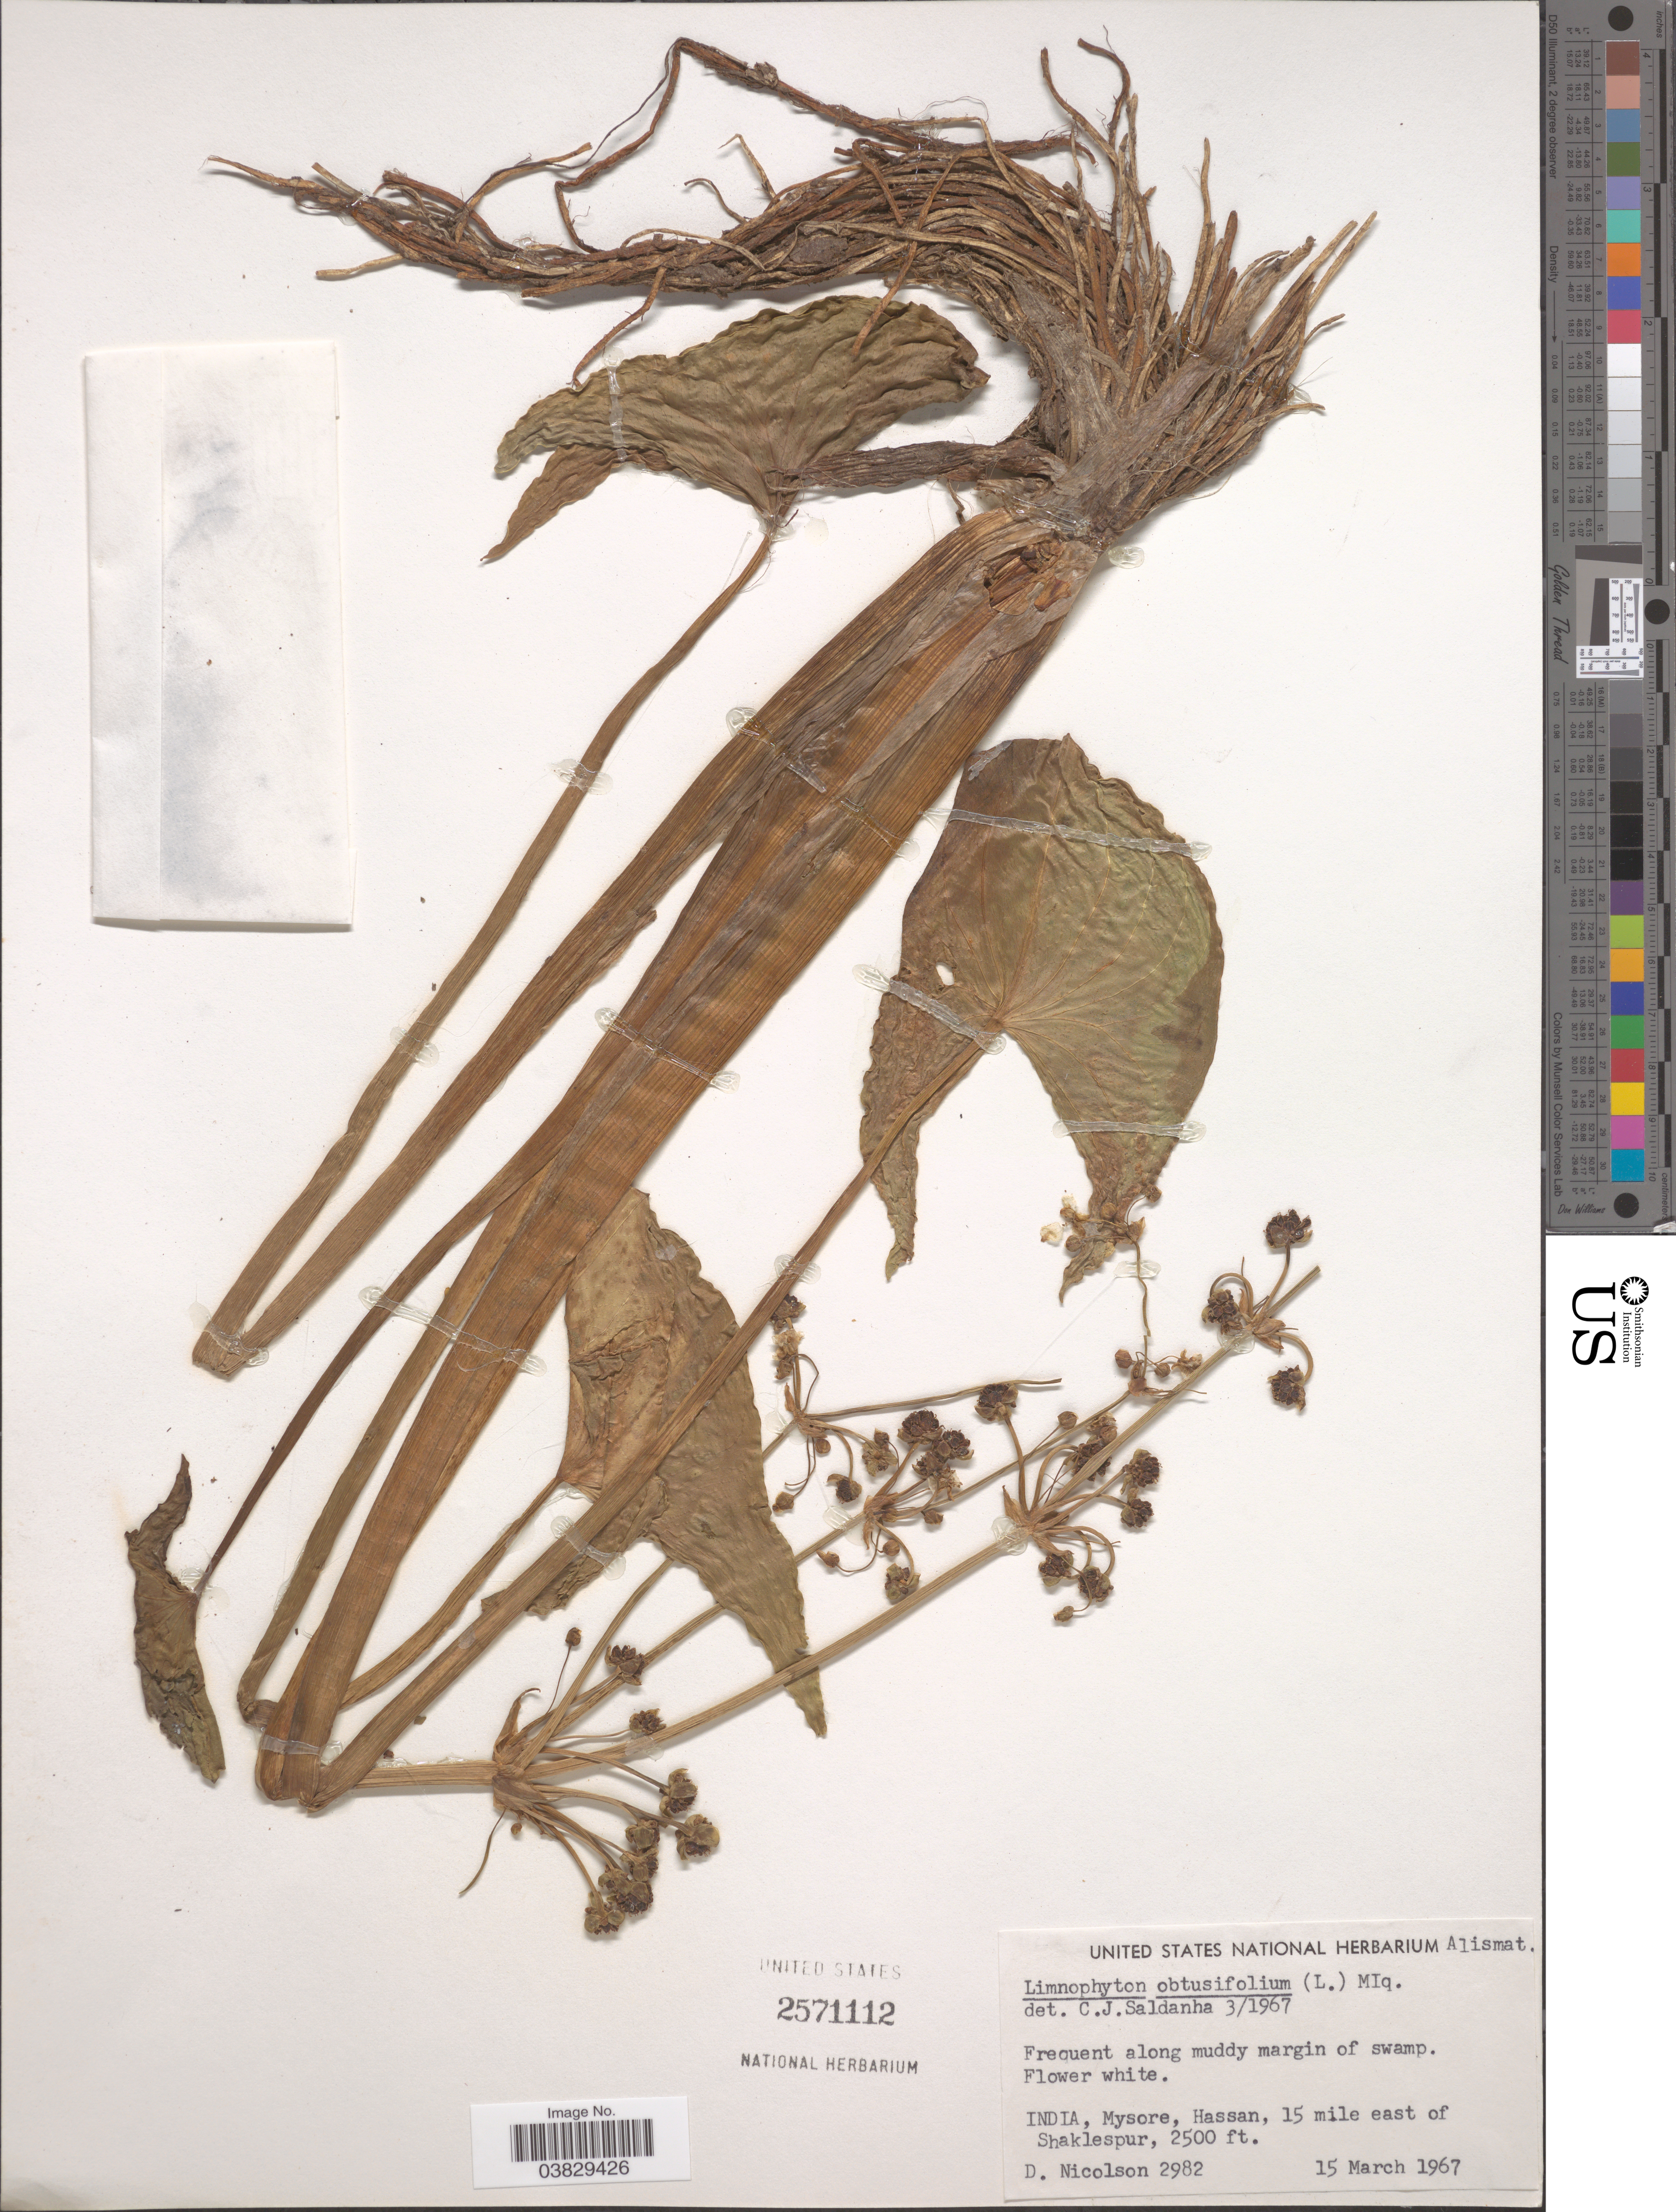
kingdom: Plantae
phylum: Tracheophyta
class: Liliopsida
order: Alismatales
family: Alismataceae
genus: Limnophyton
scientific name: Limnophyton obtusifolium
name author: (L.) Miq.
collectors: D. H. Nicolson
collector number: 2982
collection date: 1967-03-15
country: India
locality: Mysore, Hassan, 15 mile east of Shaklespur.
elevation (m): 762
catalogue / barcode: US 2571112